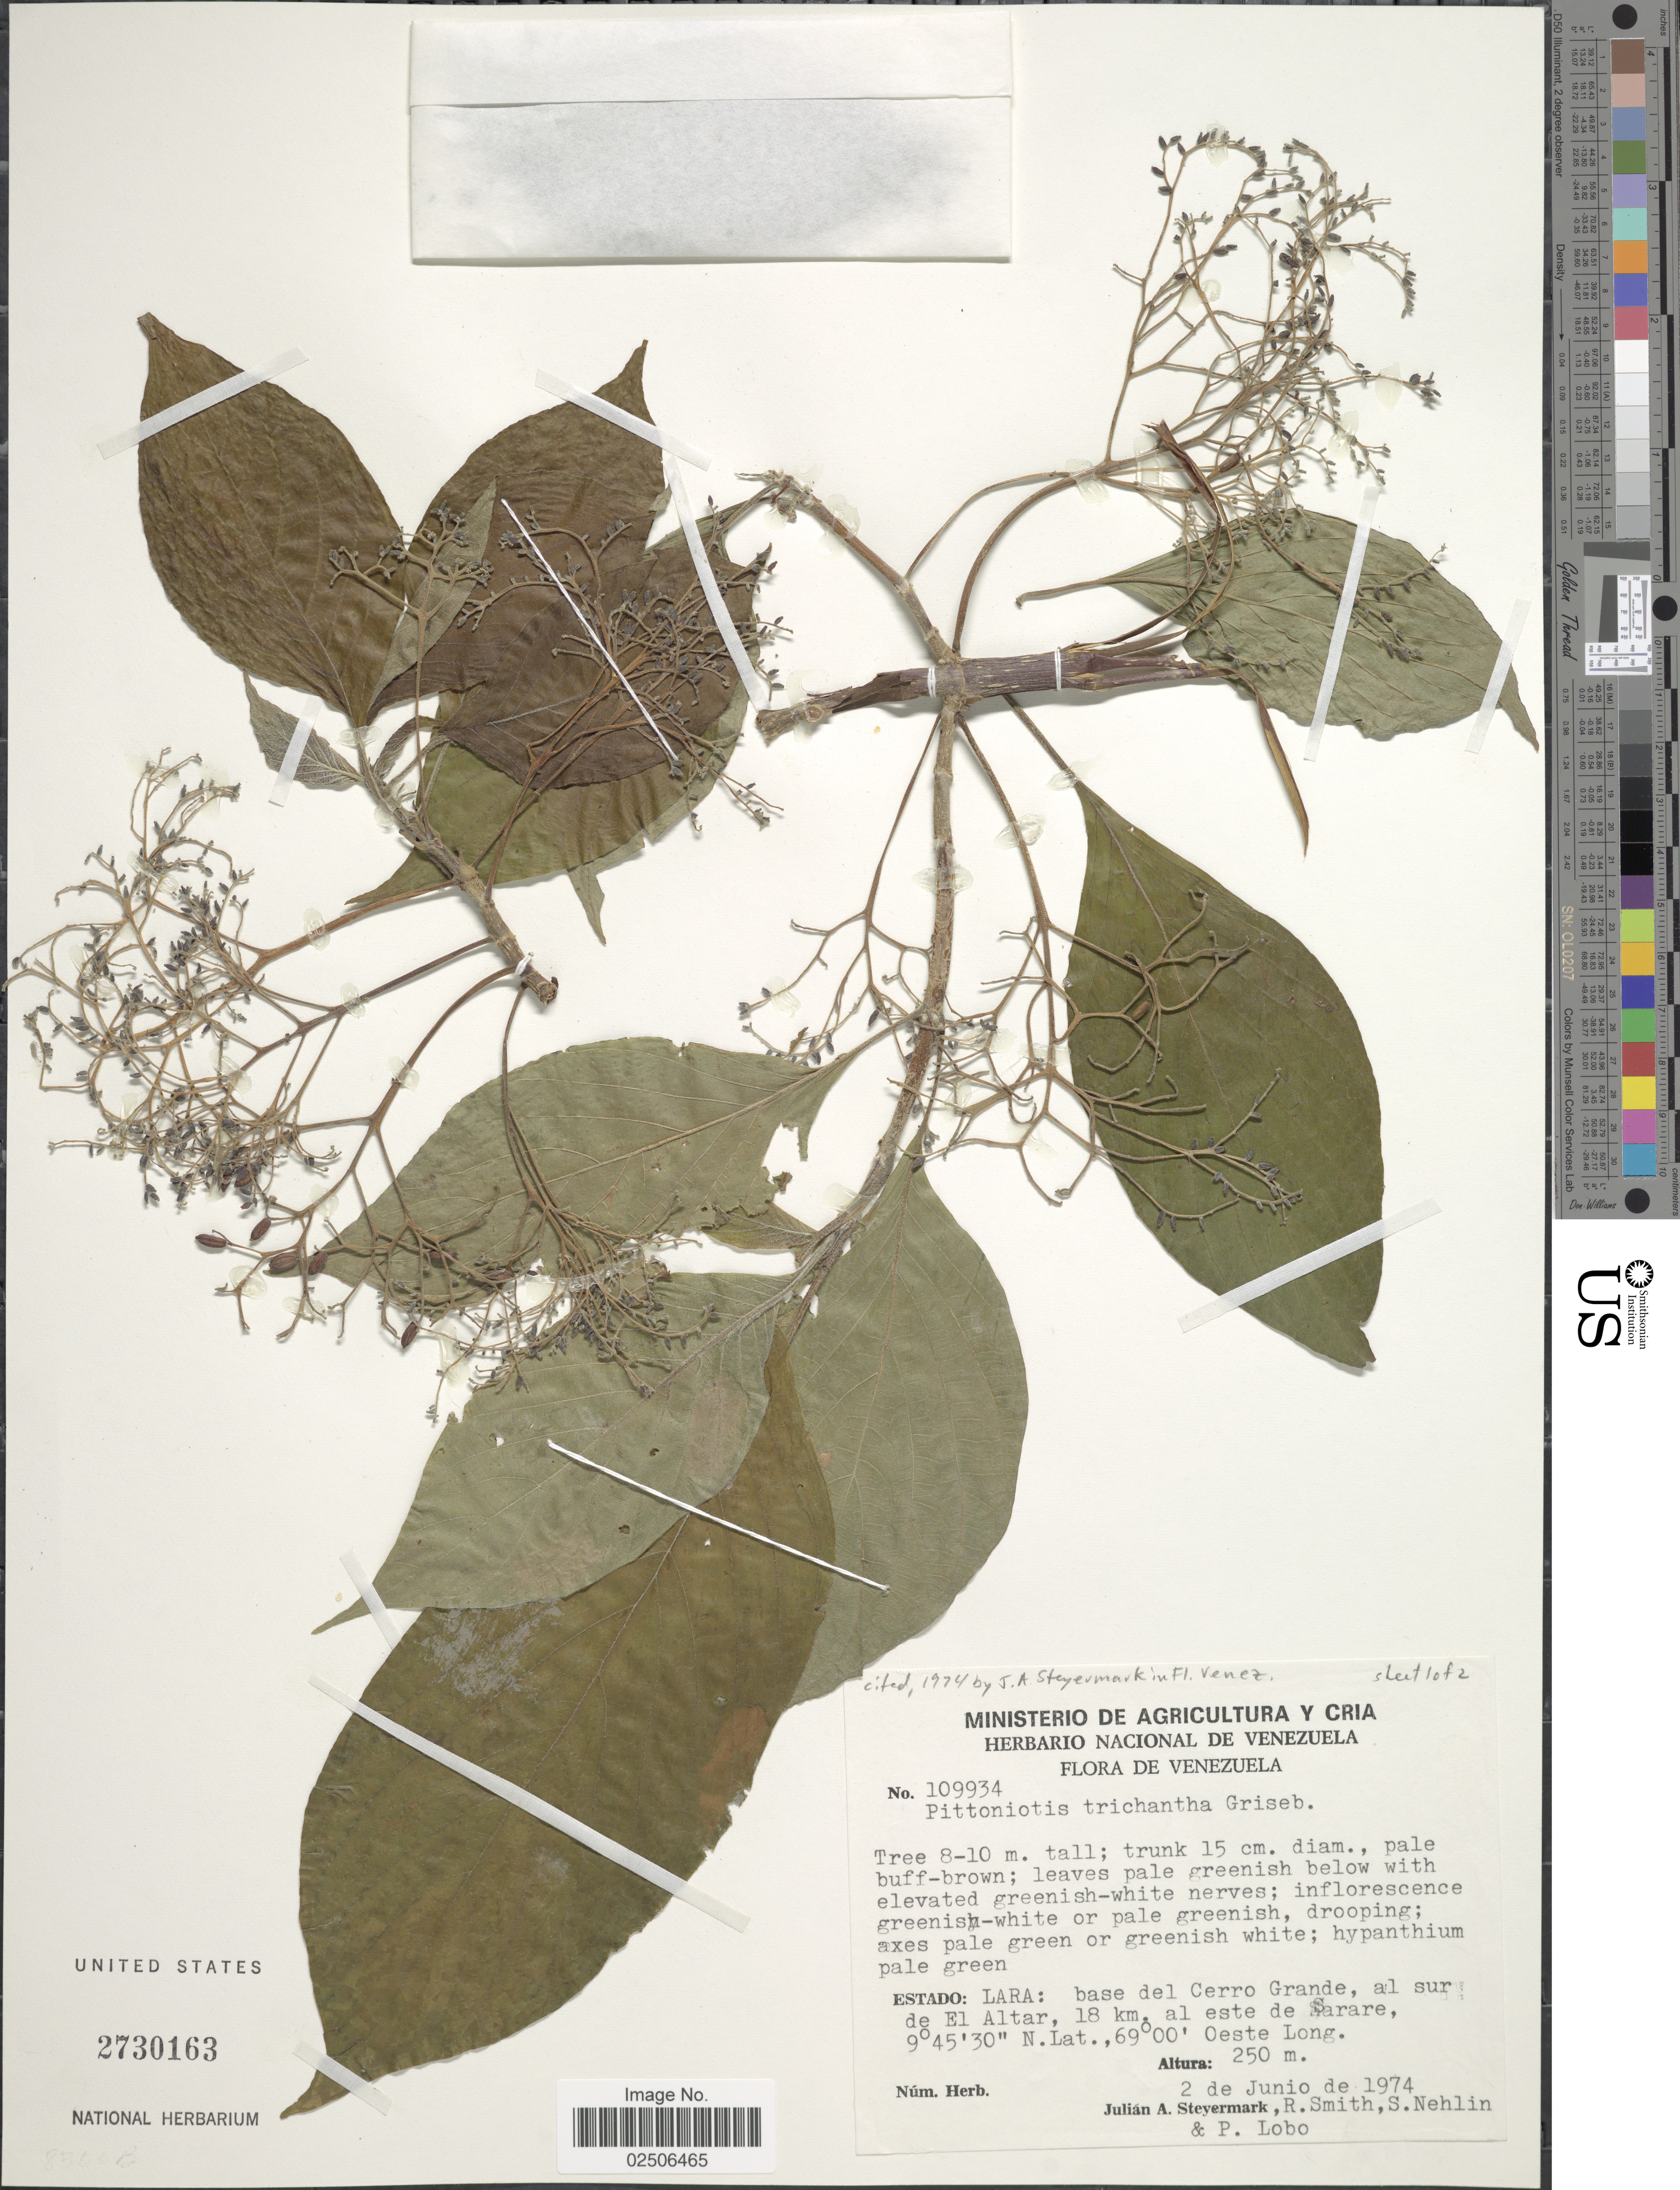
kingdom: Plantae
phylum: Tracheophyta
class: Magnoliopsida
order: Gentianales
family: Rubiaceae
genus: Pittoniotis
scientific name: Pittoniotis trichantha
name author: Griseb.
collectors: J. Steyermark, R. Smith, S. Nehlin & P. Lobo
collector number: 109934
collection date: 1974-06-02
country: Venezuela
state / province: Lara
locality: Base del Cerro Grande, al sur de El Altas, 18 km. al este de Sarare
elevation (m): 250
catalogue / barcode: US 2730163